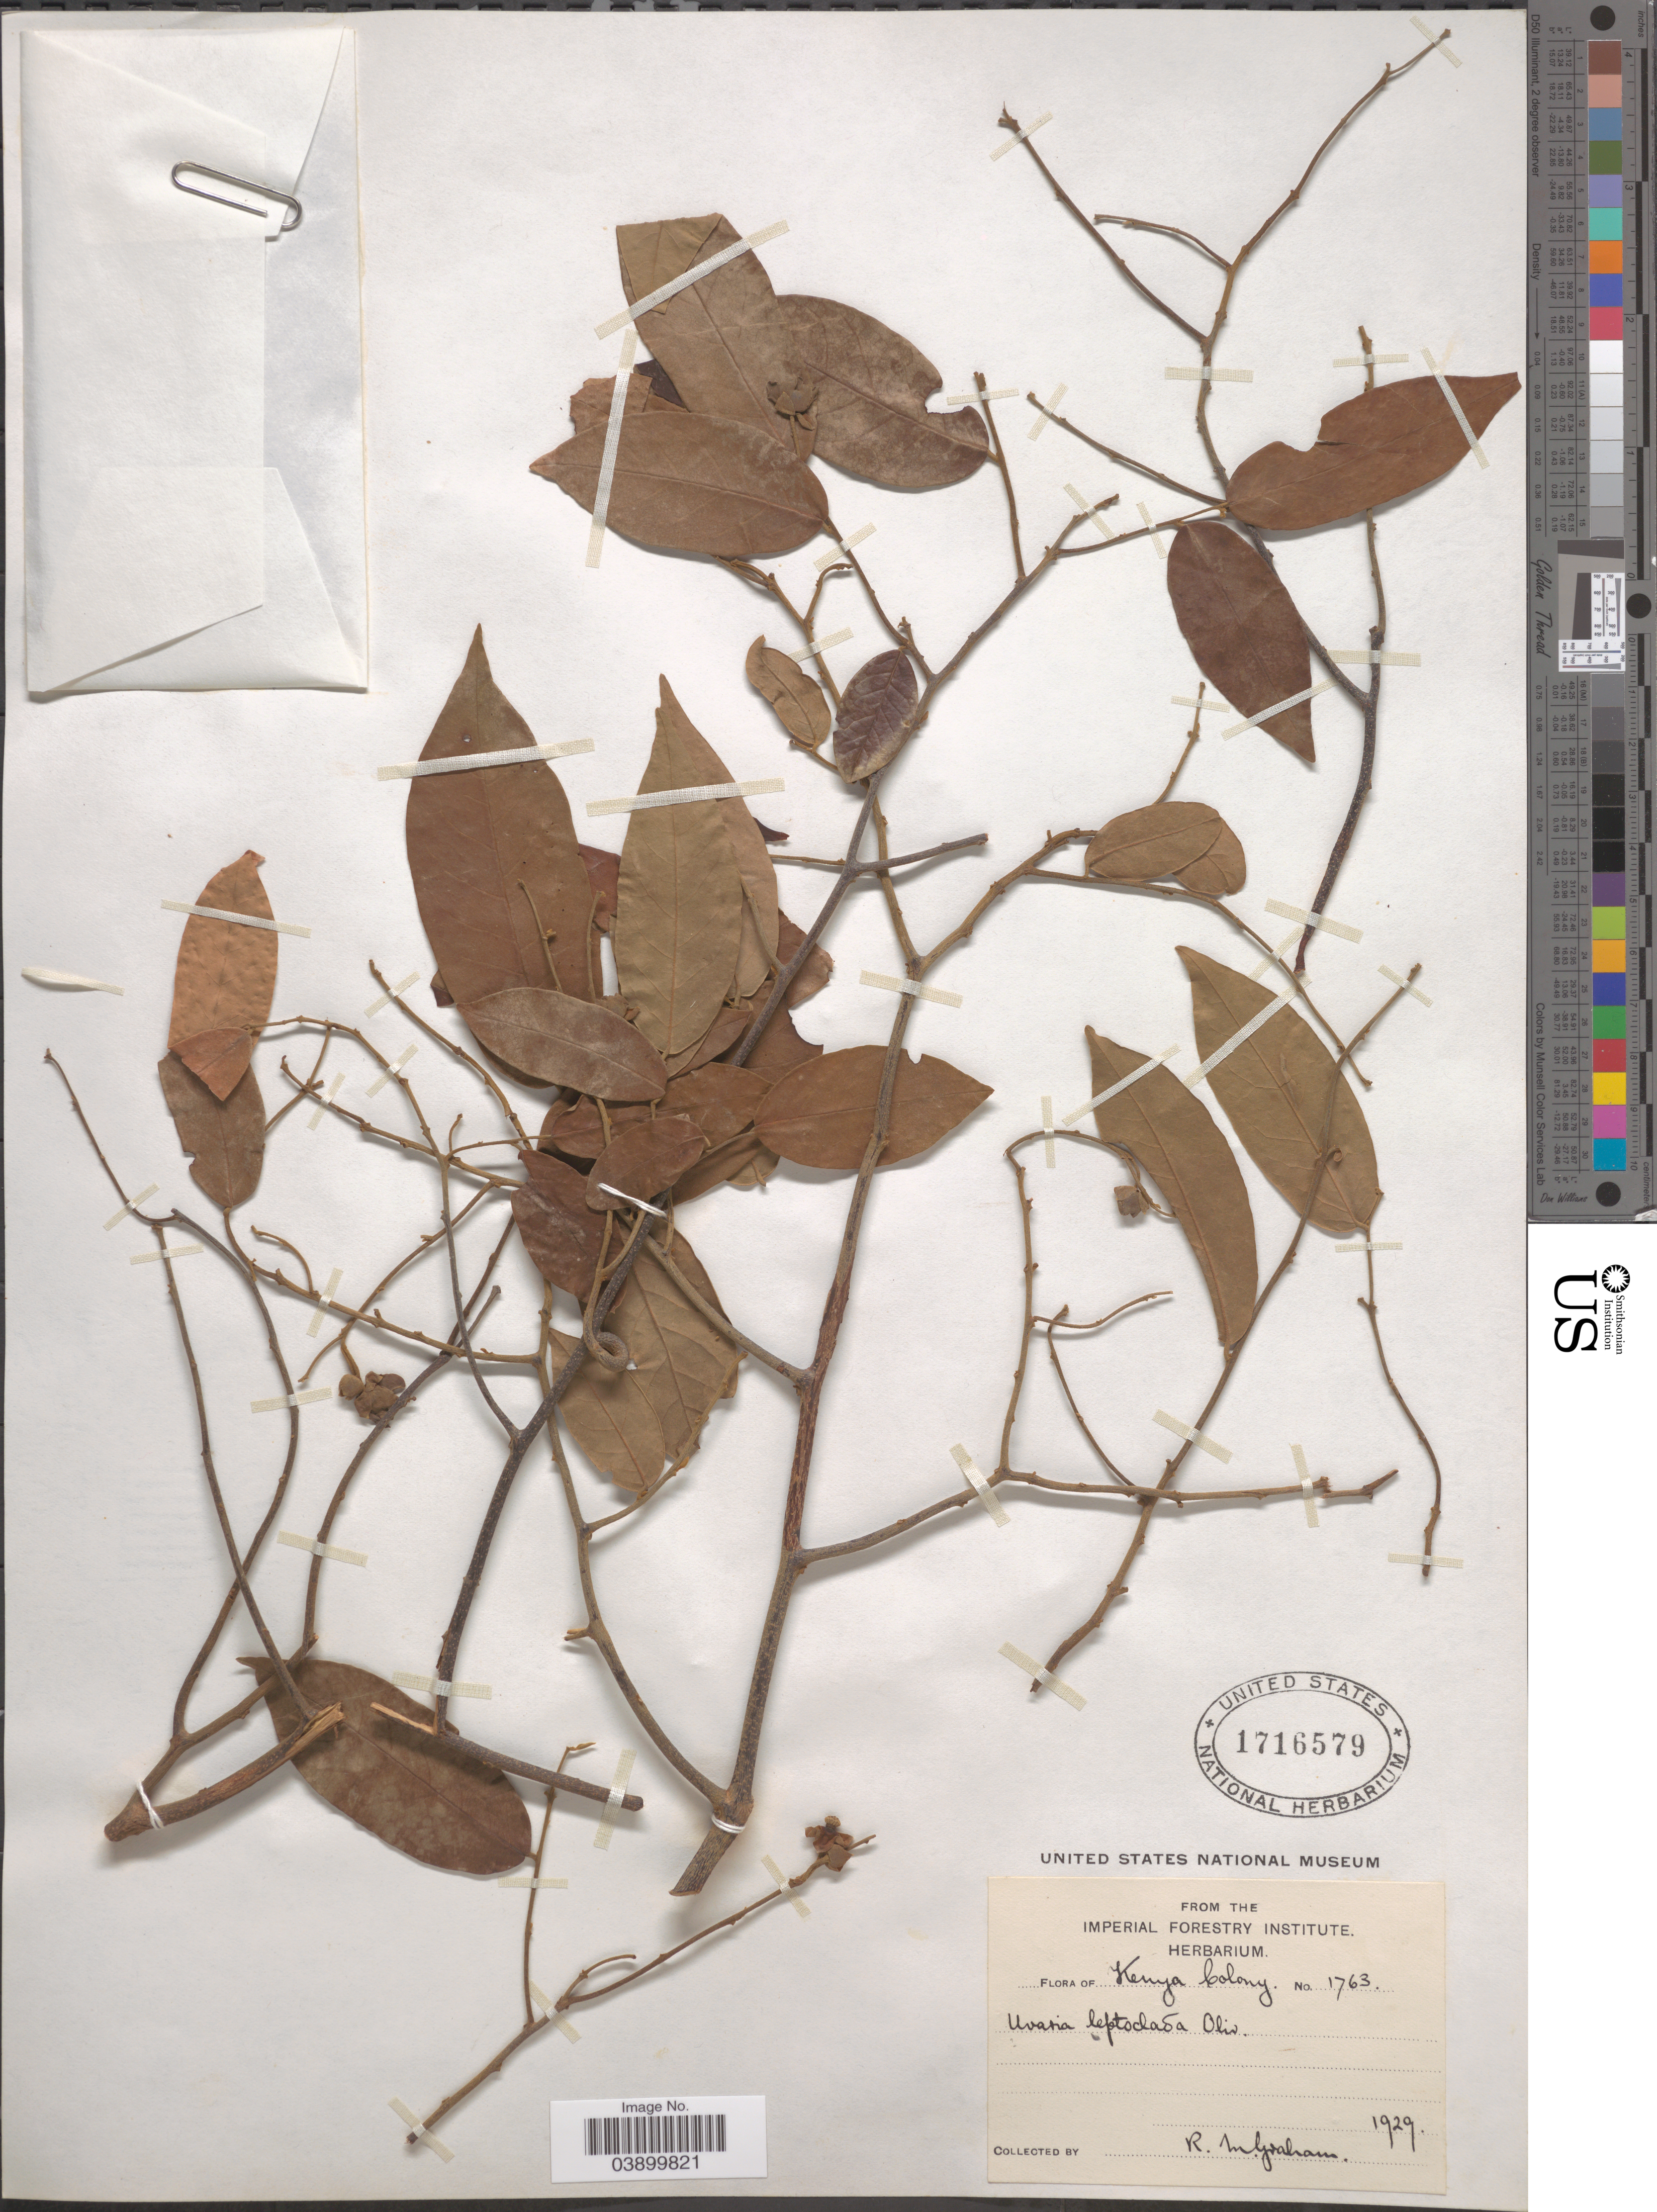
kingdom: Plantae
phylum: Tracheophyta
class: Magnoliopsida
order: Magnoliales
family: Annonaceae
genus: Uvaria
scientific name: Uvaria leptoclada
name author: Oliv.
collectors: R. M. Graham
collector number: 1763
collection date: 1929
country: Kenya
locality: Kenya Colony.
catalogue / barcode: US 1716579